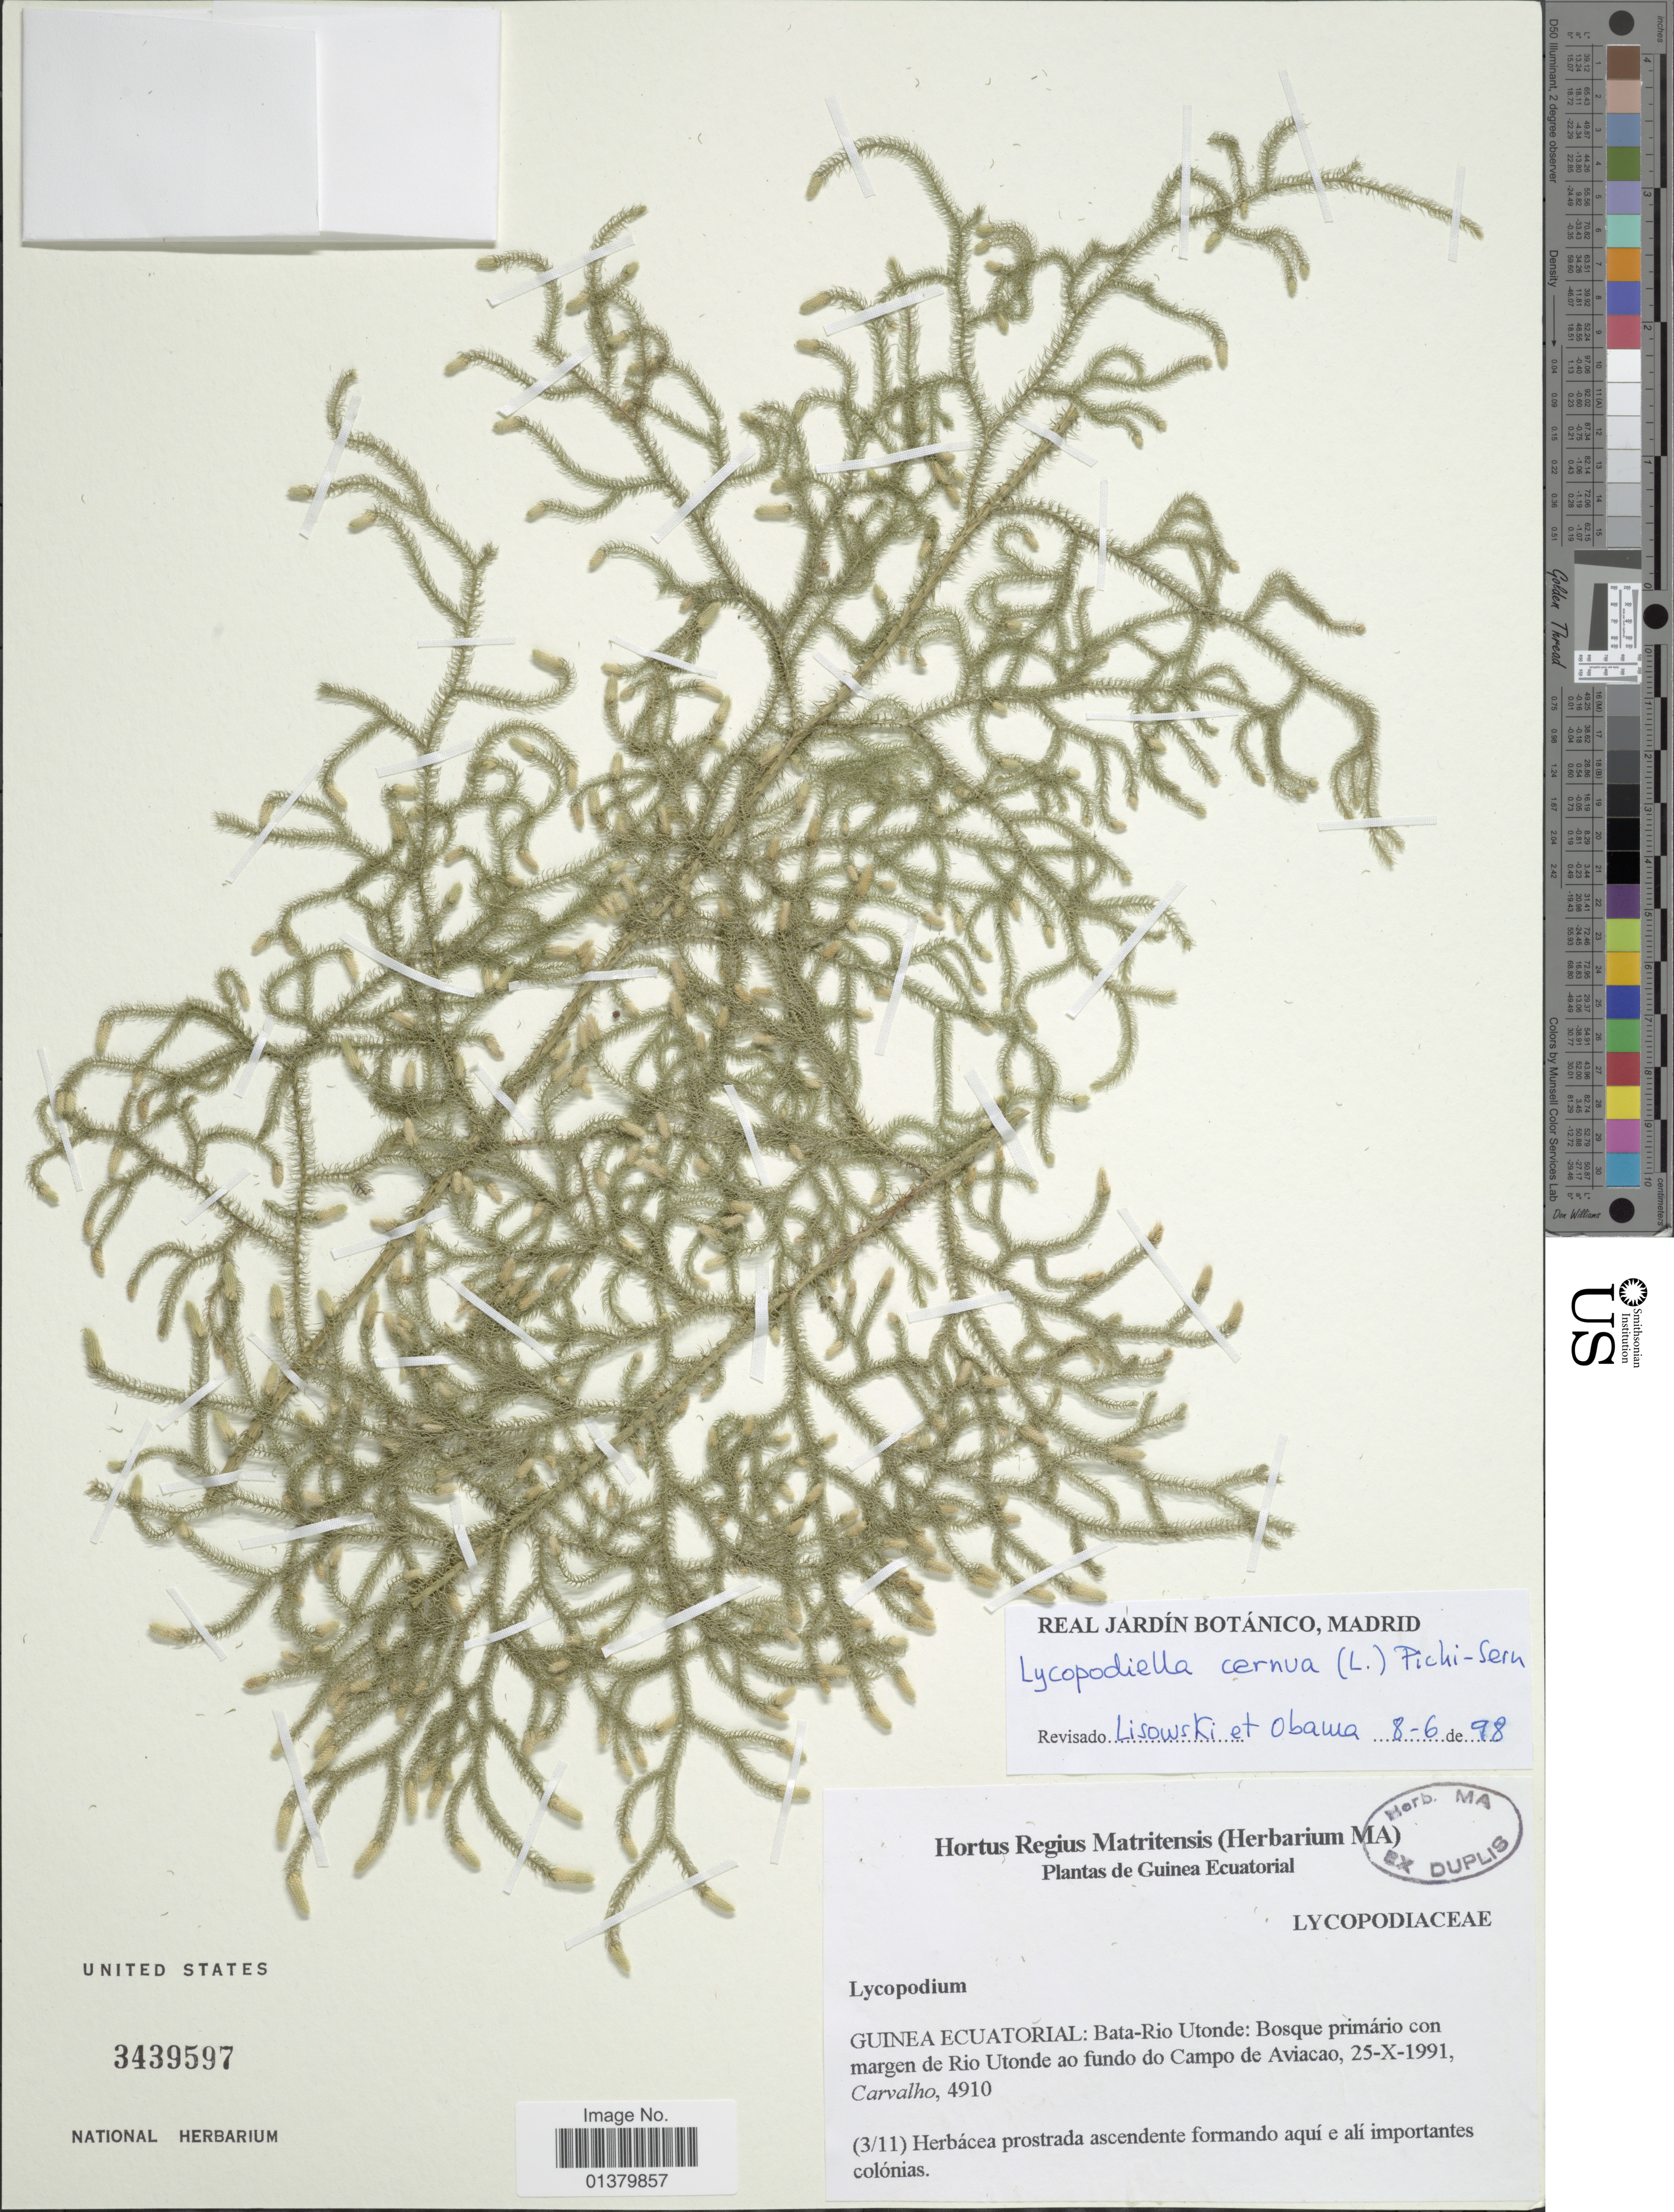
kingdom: Plantae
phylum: Tracheophyta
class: Lycopodiopsida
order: Lycopodiales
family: Lycopodiaceae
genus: Palhinhaea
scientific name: Palhinhaea cernua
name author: (L.) Vasc. & Franco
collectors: Carvalho, --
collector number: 4910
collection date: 1991-10-25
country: Equatorial Guinea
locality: Bata-Rio Utonde: Bosque primário con margen de Rio Utonde ao fundo dom Campo de Aviacao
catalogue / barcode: US 3439597